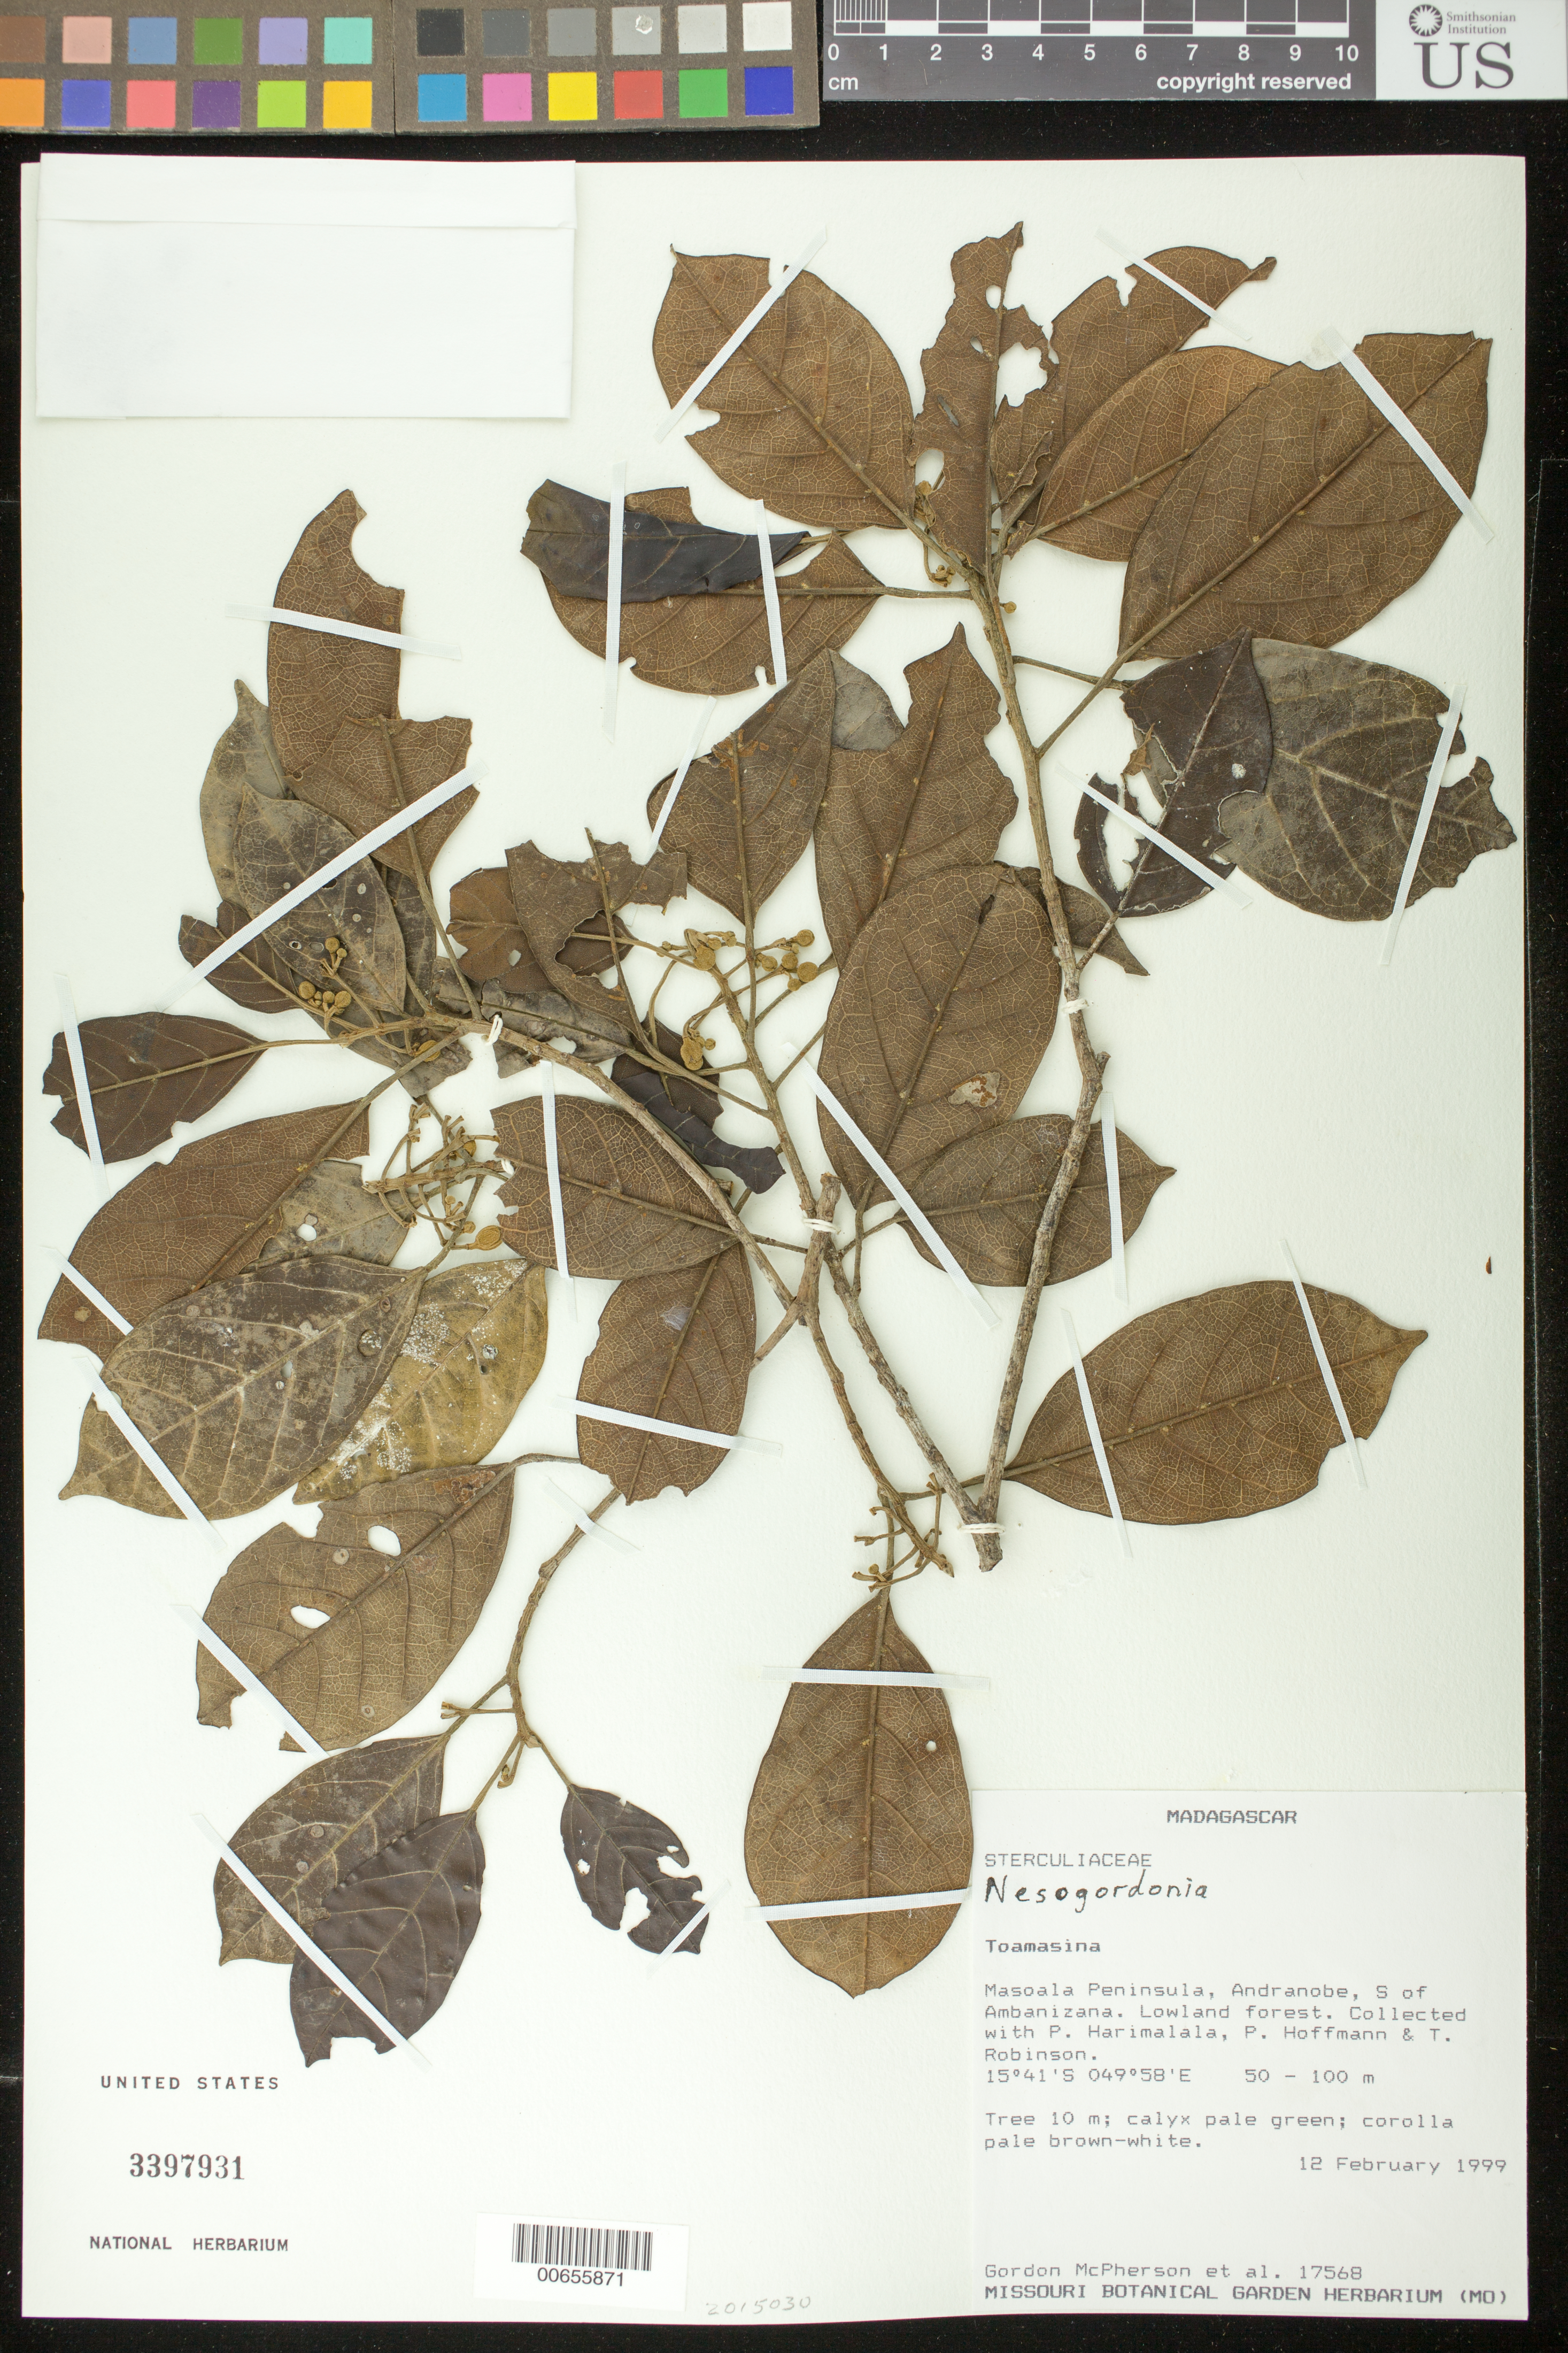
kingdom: Plantae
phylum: Tracheophyta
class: Magnoliopsida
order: Malvales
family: Malvaceae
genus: Nesogordonia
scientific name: Nesogordonia sp.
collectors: G. D. McPherson, P. Harimalala, P. Hoffmann & T. P. Robinson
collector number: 17568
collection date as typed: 12 Feb 1999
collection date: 1999-02-12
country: Madagascar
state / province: Analanjirofo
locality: Masoala Peninsula, Andranobe, S of Ambanizana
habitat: Lowland forest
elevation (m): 50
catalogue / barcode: US 3397931